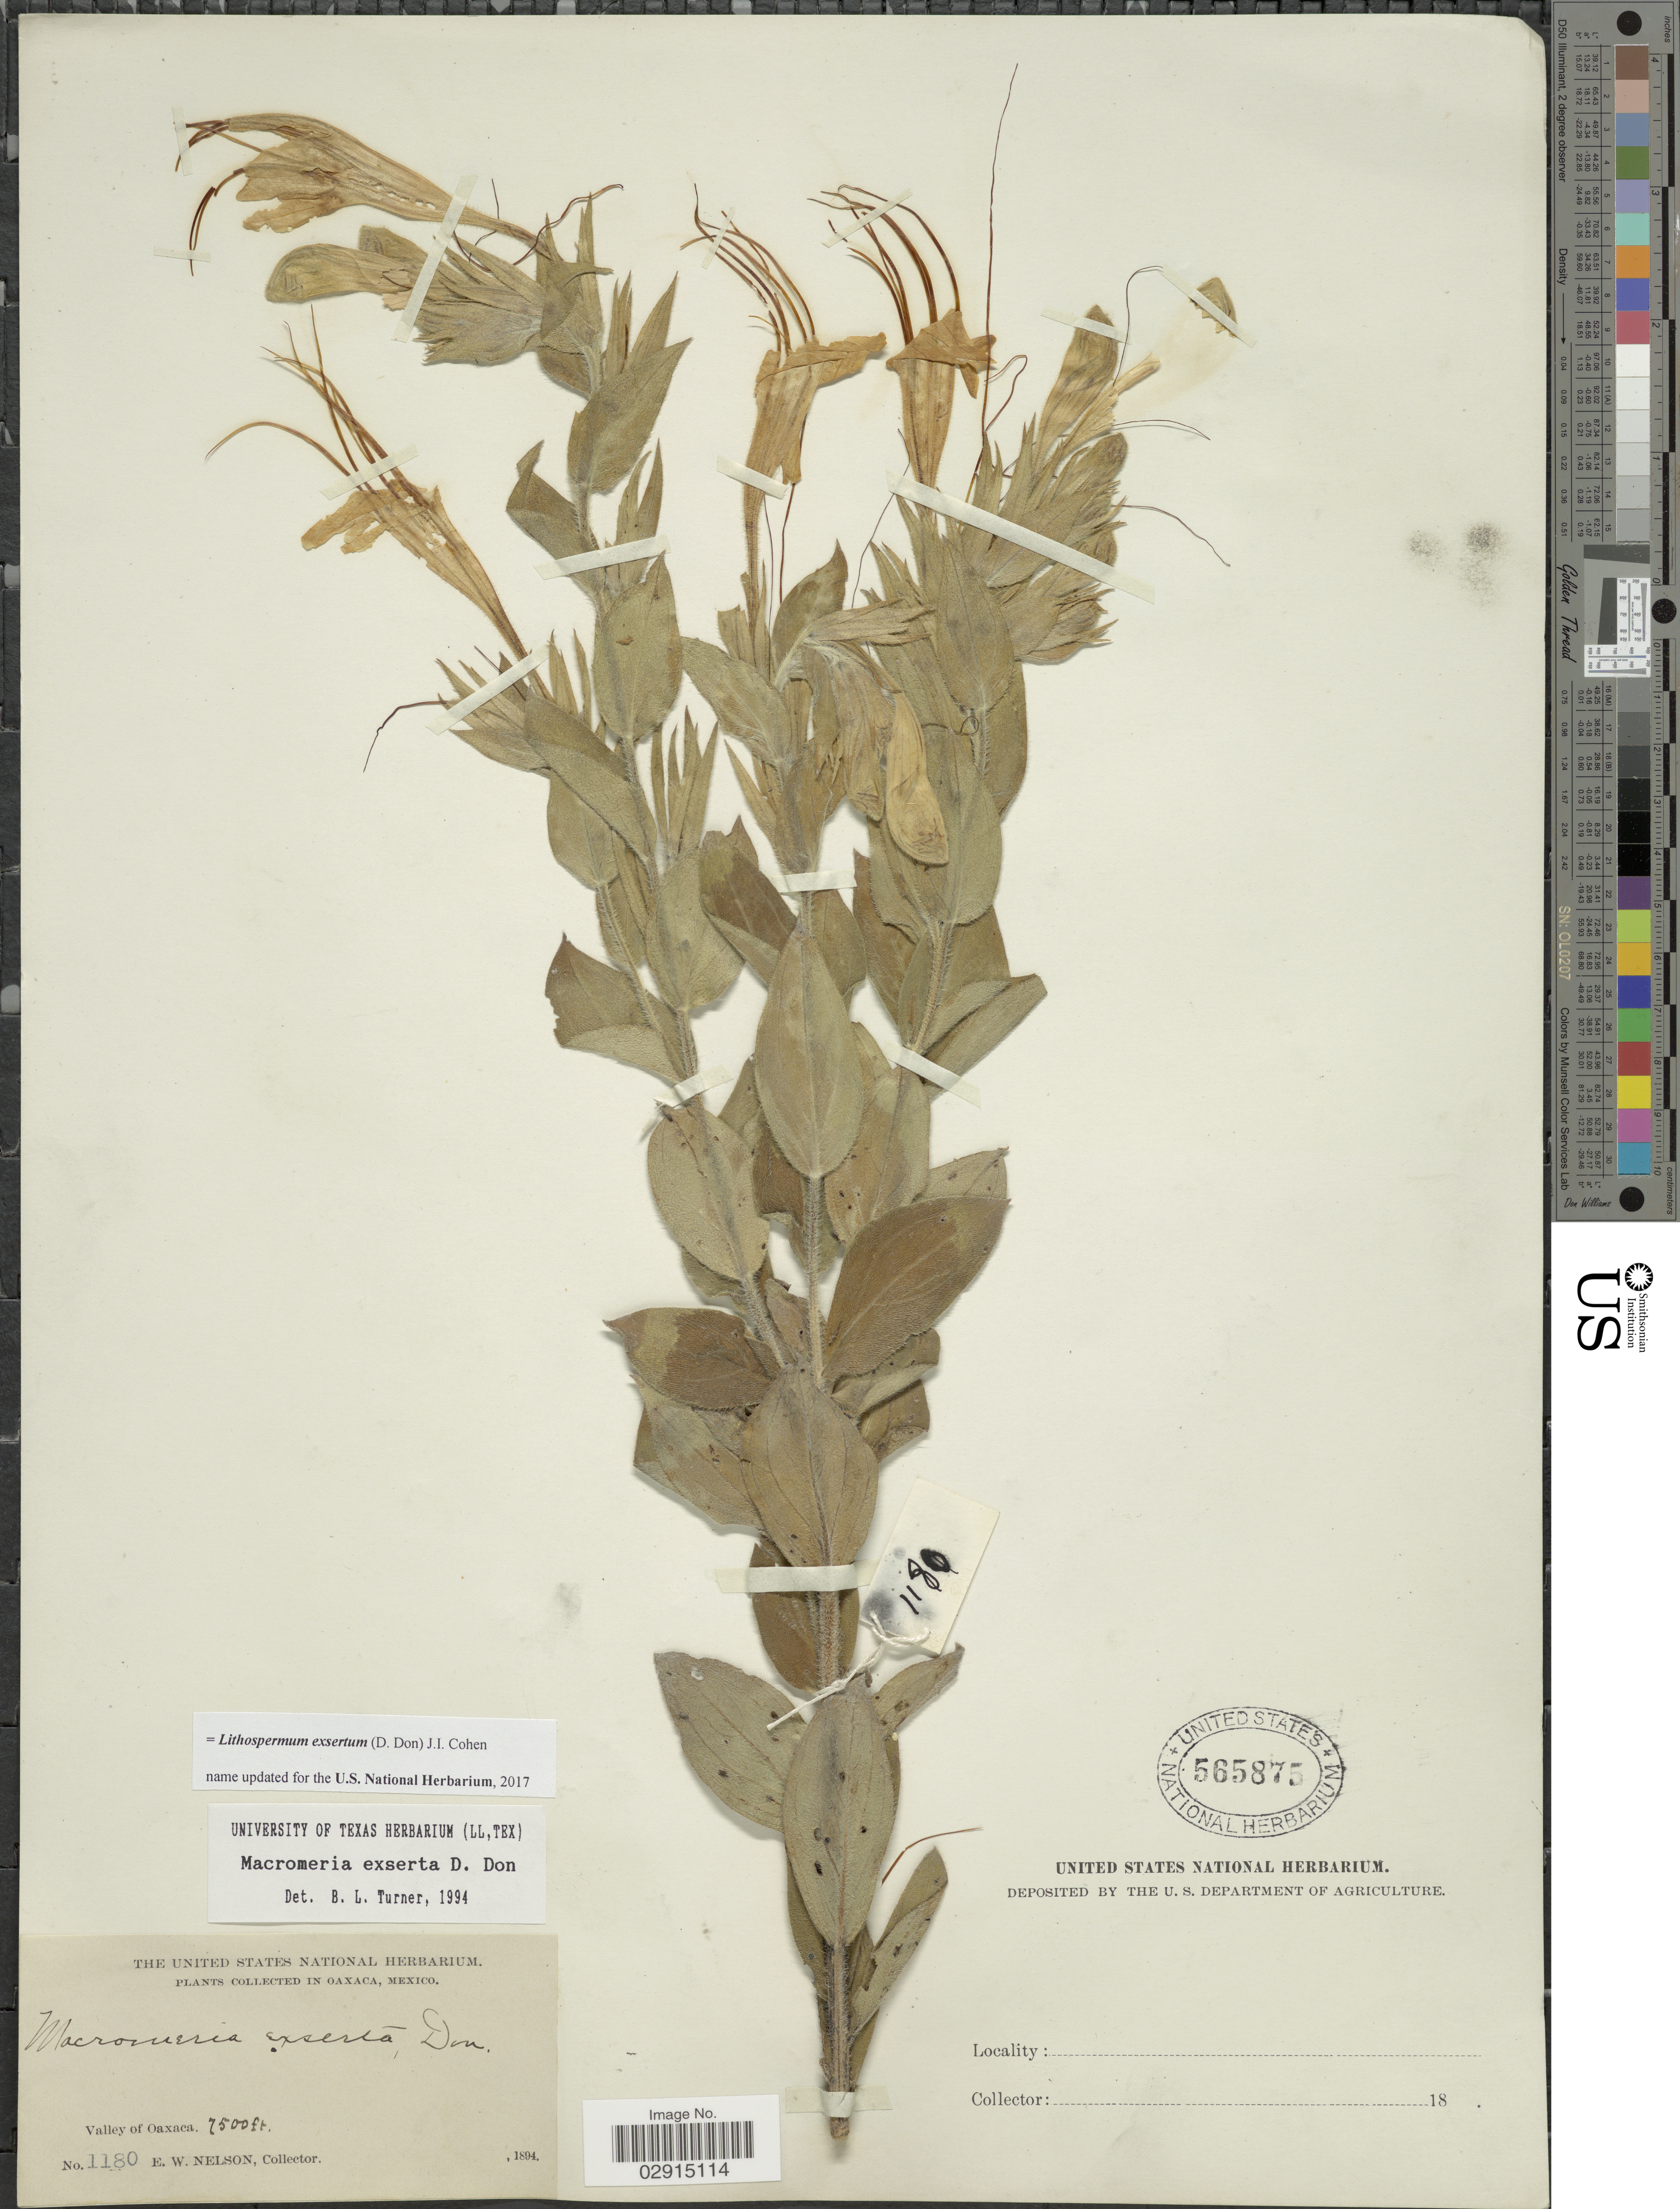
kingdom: Plantae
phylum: Tracheophyta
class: Magnoliopsida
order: Boraginales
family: Boraginaceae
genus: Lithospermum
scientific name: Lithospermum exsertum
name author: (D. Don) Cohen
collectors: E. W. Nelson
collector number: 1180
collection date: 1894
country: Mexico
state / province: Oaxaca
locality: Valley of Oaxaca.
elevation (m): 2286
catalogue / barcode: US 565875